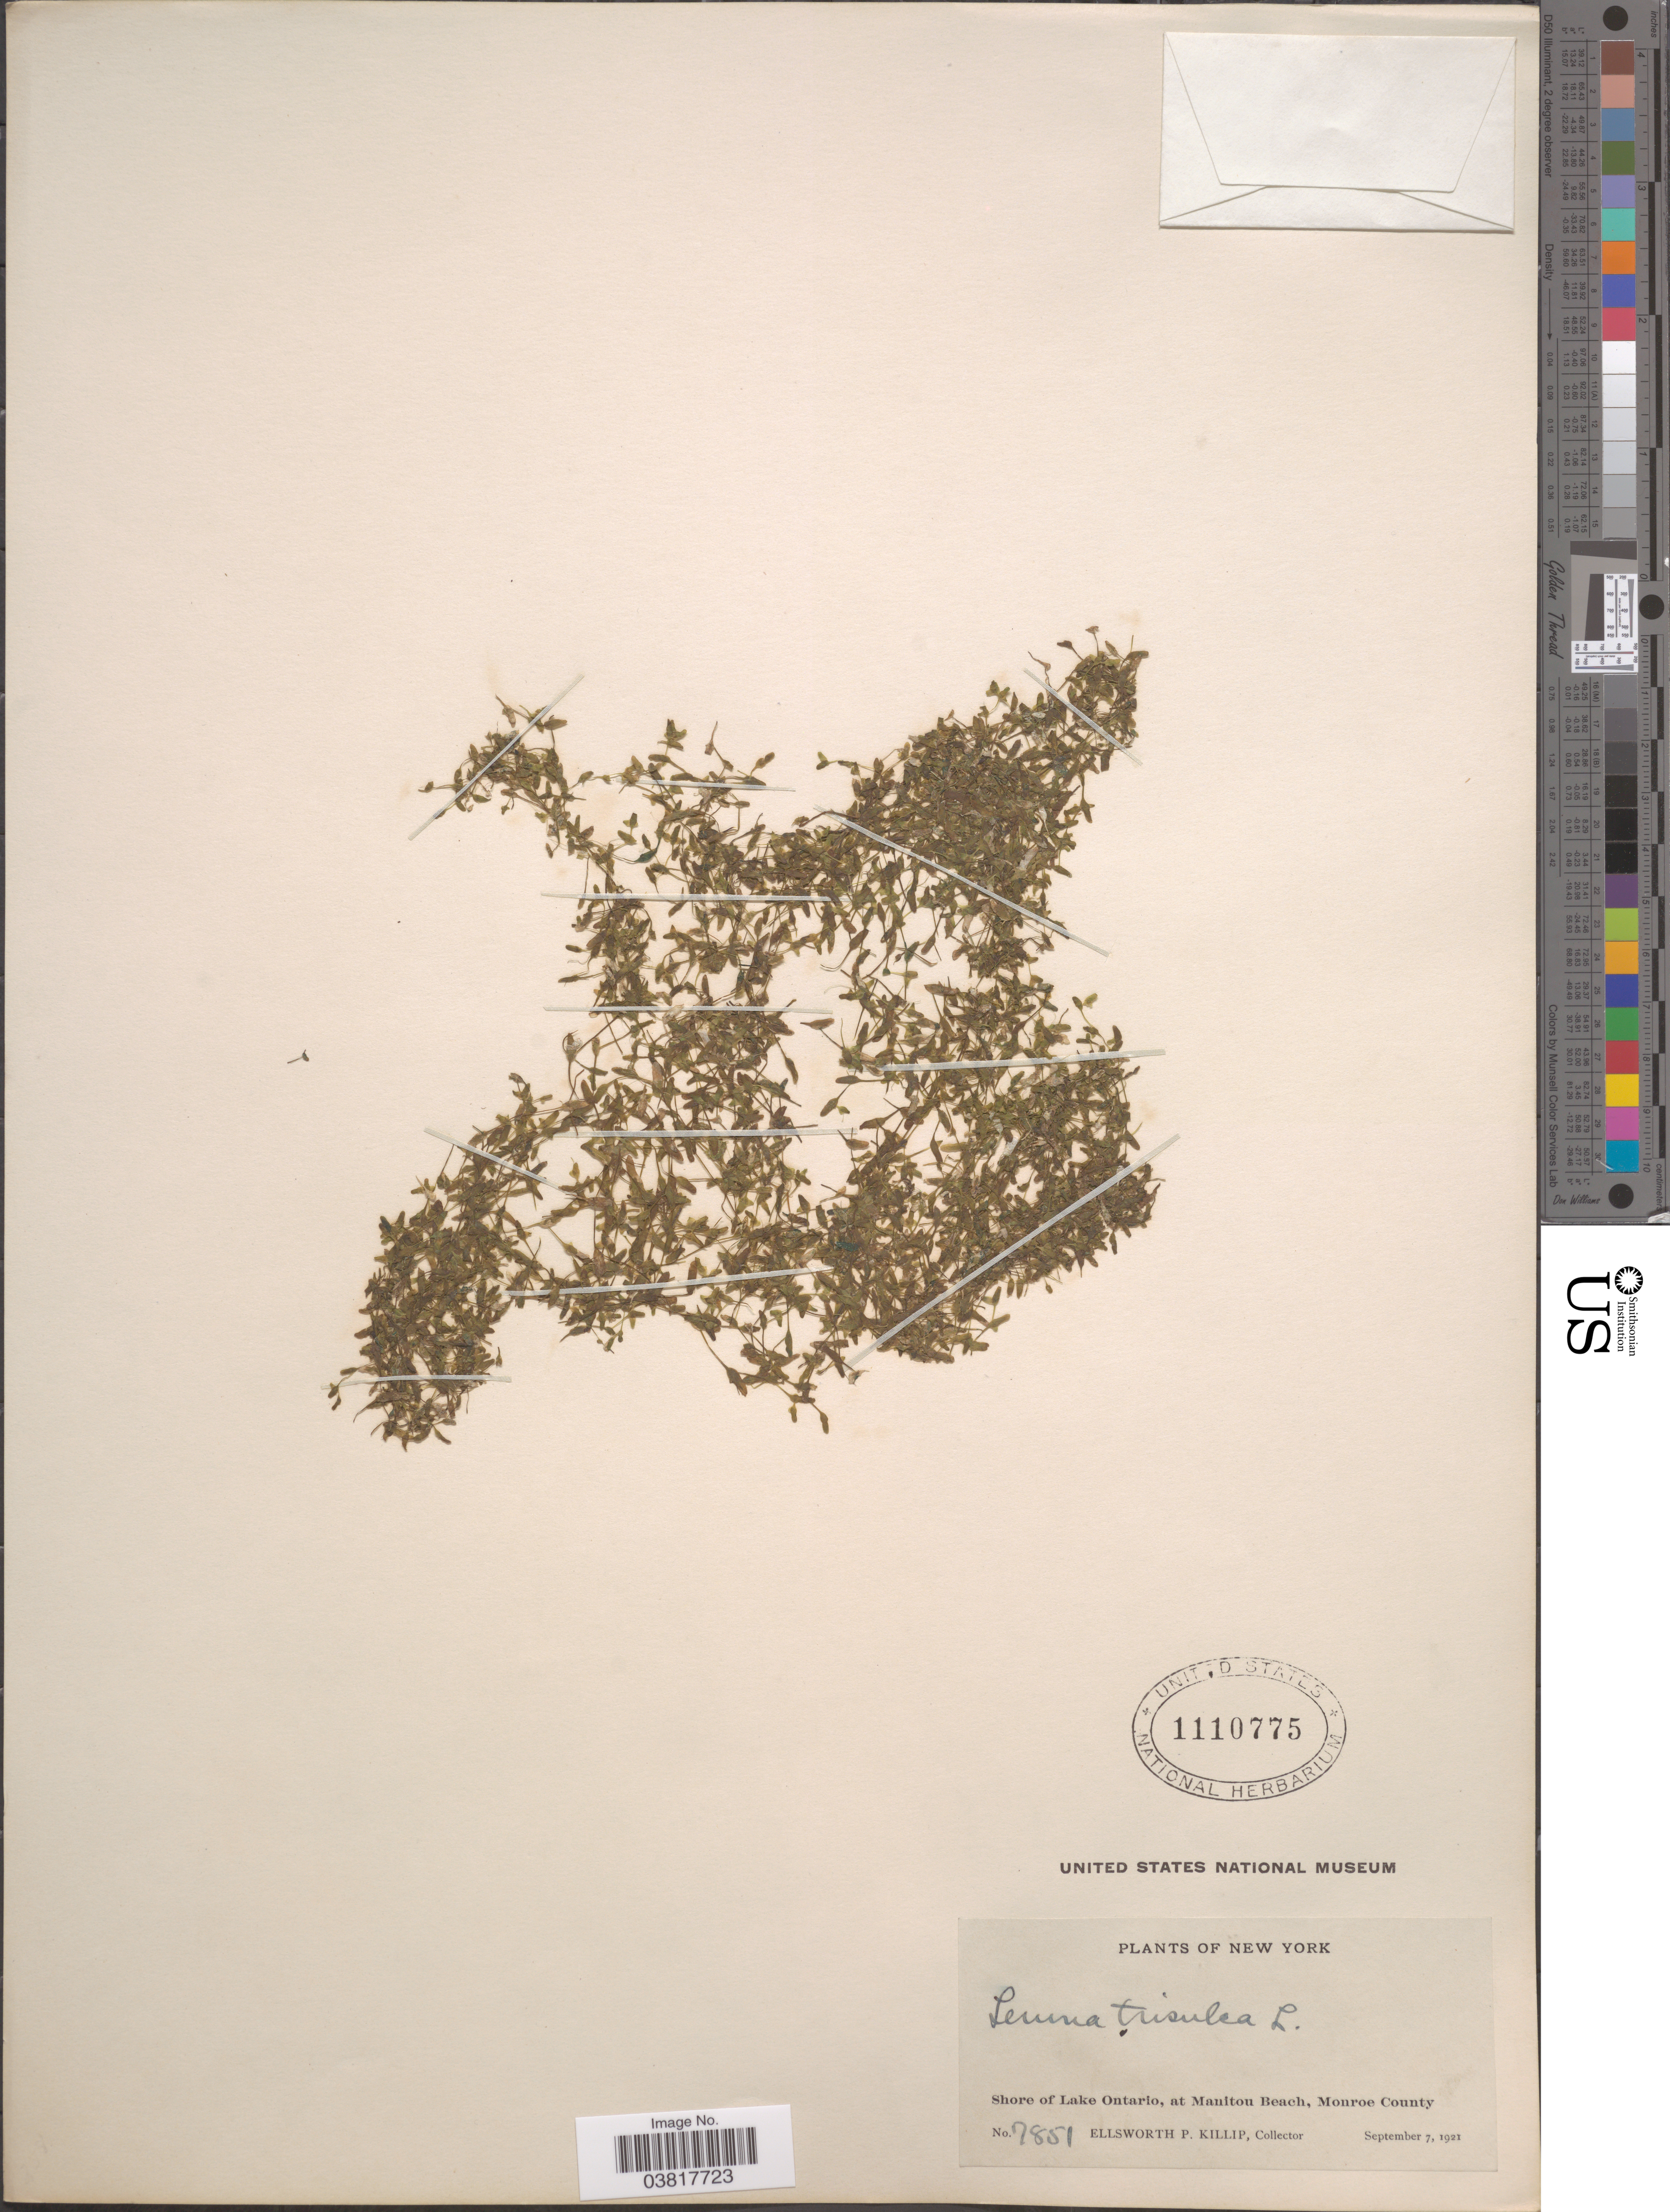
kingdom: Plantae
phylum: Tracheophyta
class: Liliopsida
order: Alismatales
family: Araceae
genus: Lemna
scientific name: Lemna trisulca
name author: L.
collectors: E. P. Killip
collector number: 7851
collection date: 1921-09-07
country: United States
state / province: New York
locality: Shore of Lake Ontario, at Manitou Beach, Monroe County.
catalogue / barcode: US 1110775